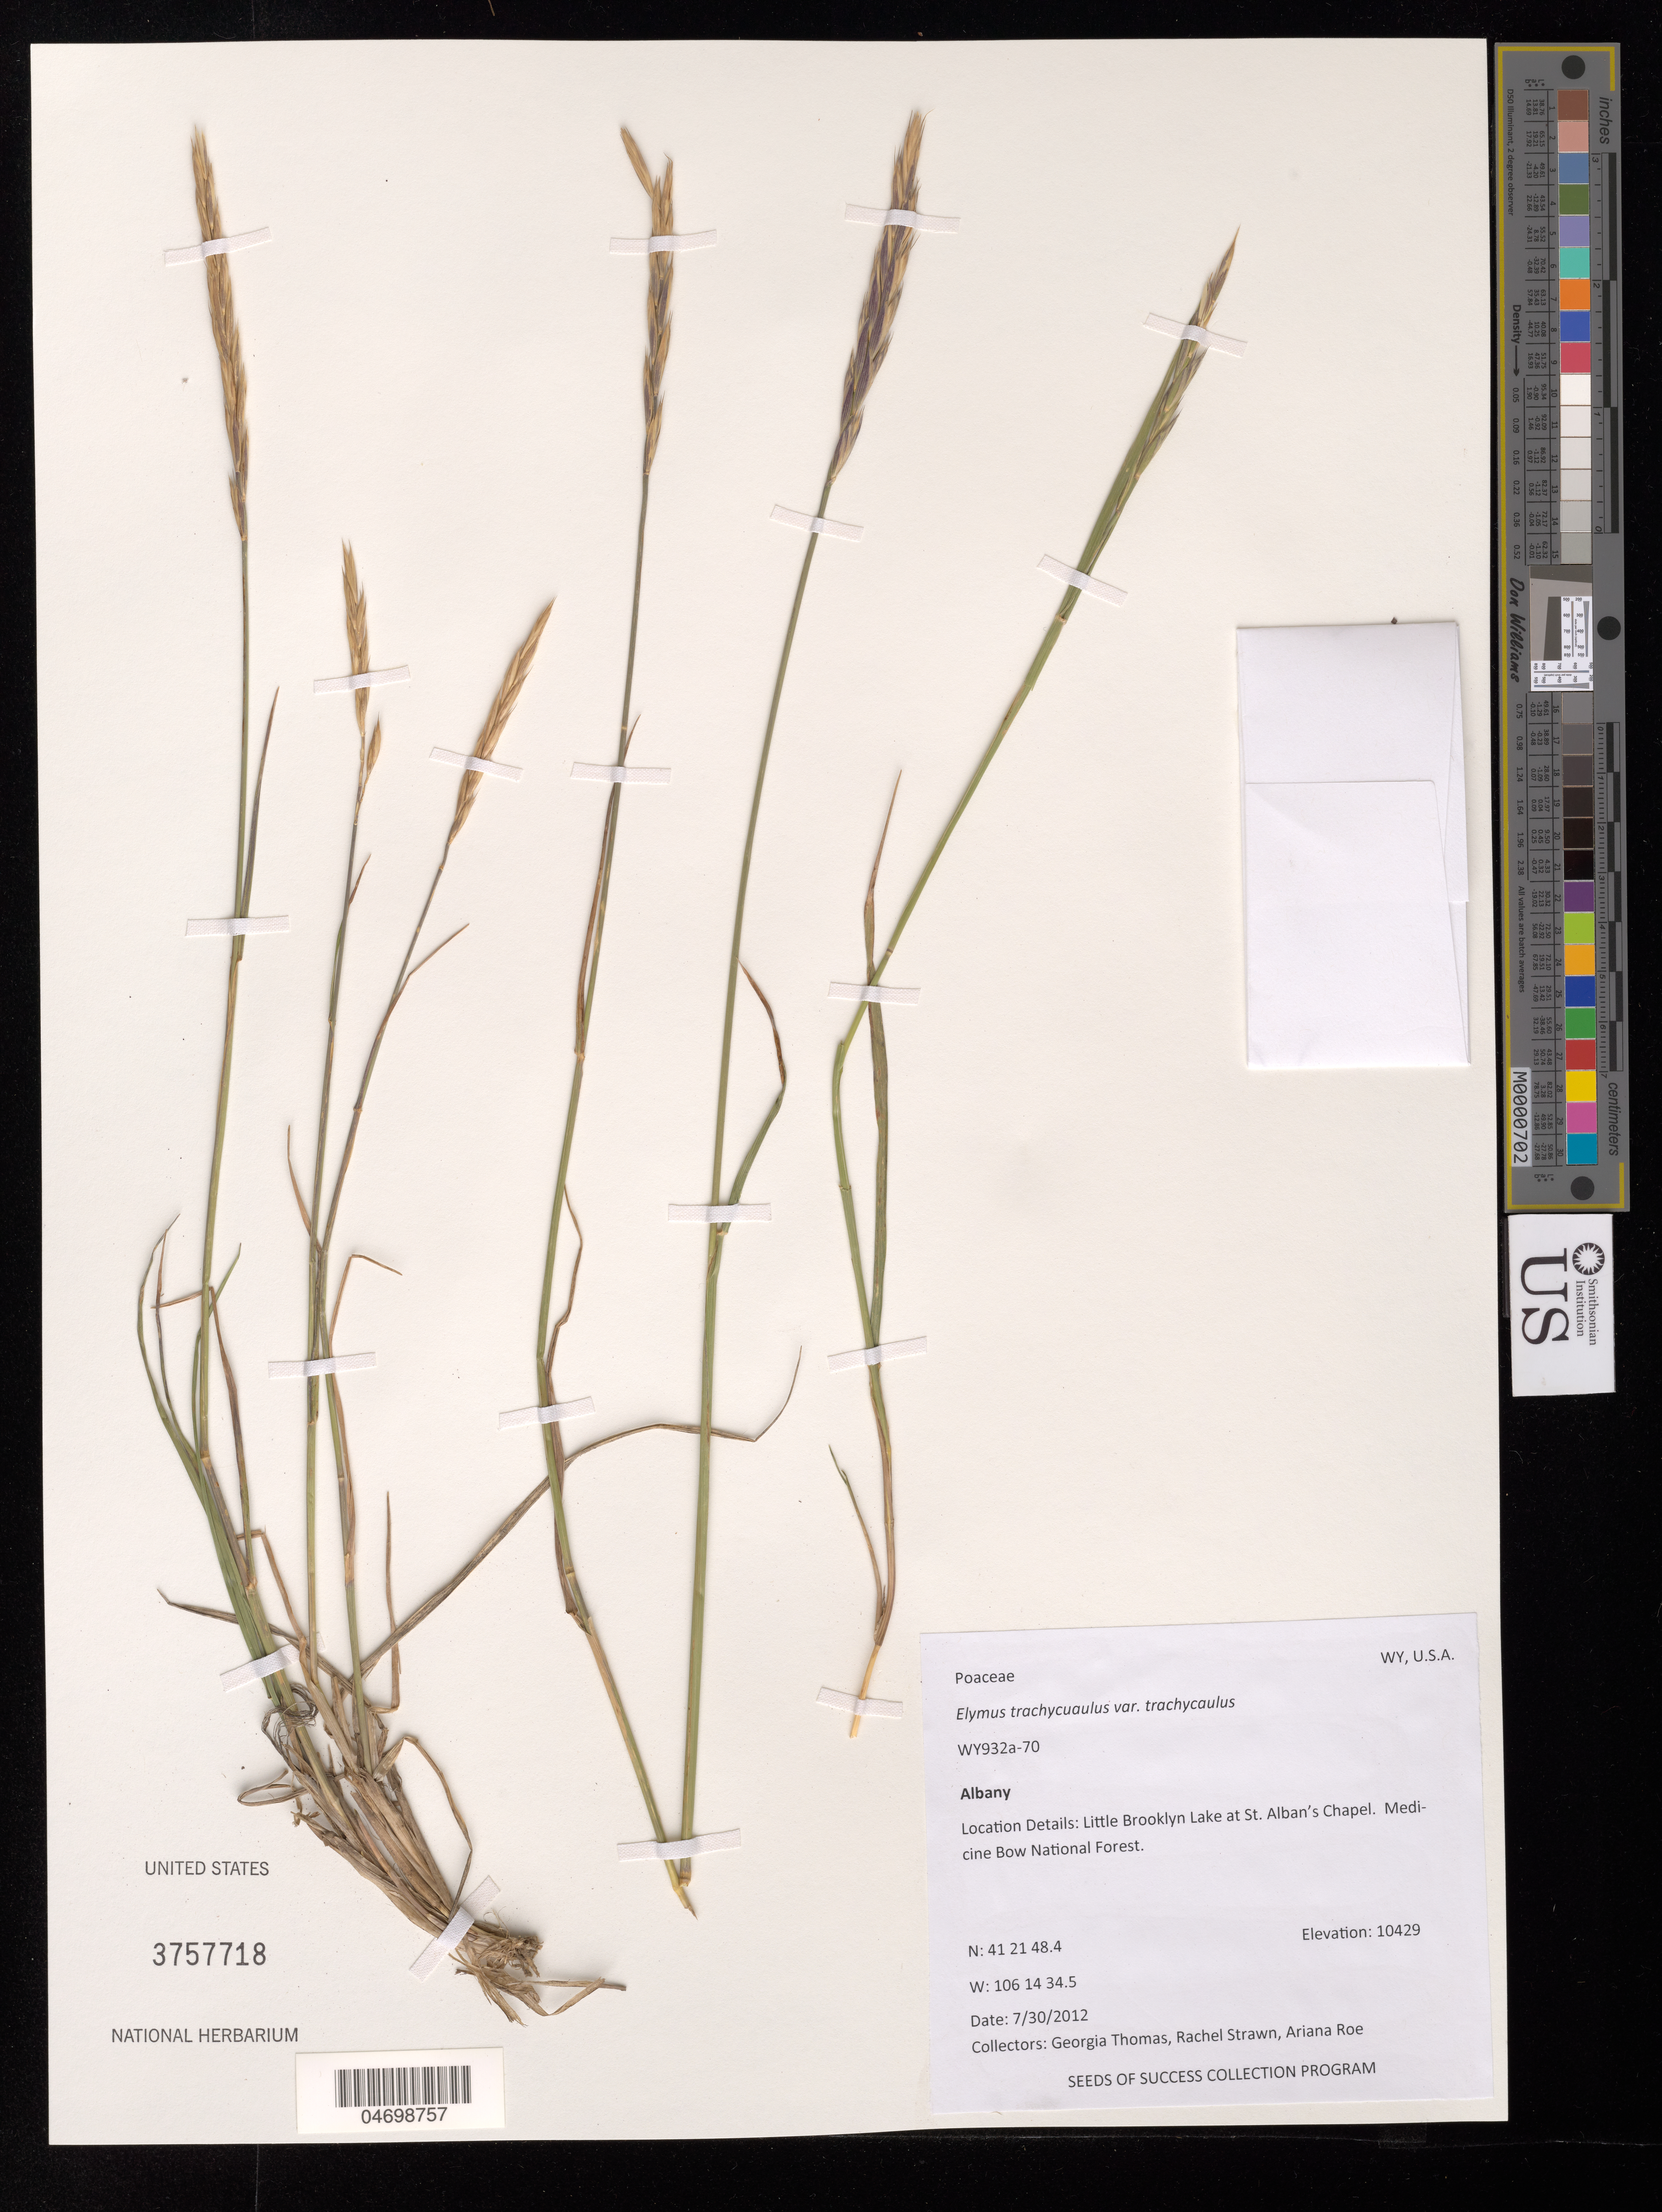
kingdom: Plantae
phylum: Tracheophyta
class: Liliopsida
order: Poales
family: Poaceae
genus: Elymus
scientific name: Elymus trachycaulus var. trachycaulus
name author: (Link) Gould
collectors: G. Thomas, R. Strawn & A. Roe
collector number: WY932A-70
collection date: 2012-07-30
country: United States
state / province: Wyoming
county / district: Albany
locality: Medicine Bow National Forest. Little Brooklyn Lake at St. Alban's Chapel.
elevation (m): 3179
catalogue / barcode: US 3757718